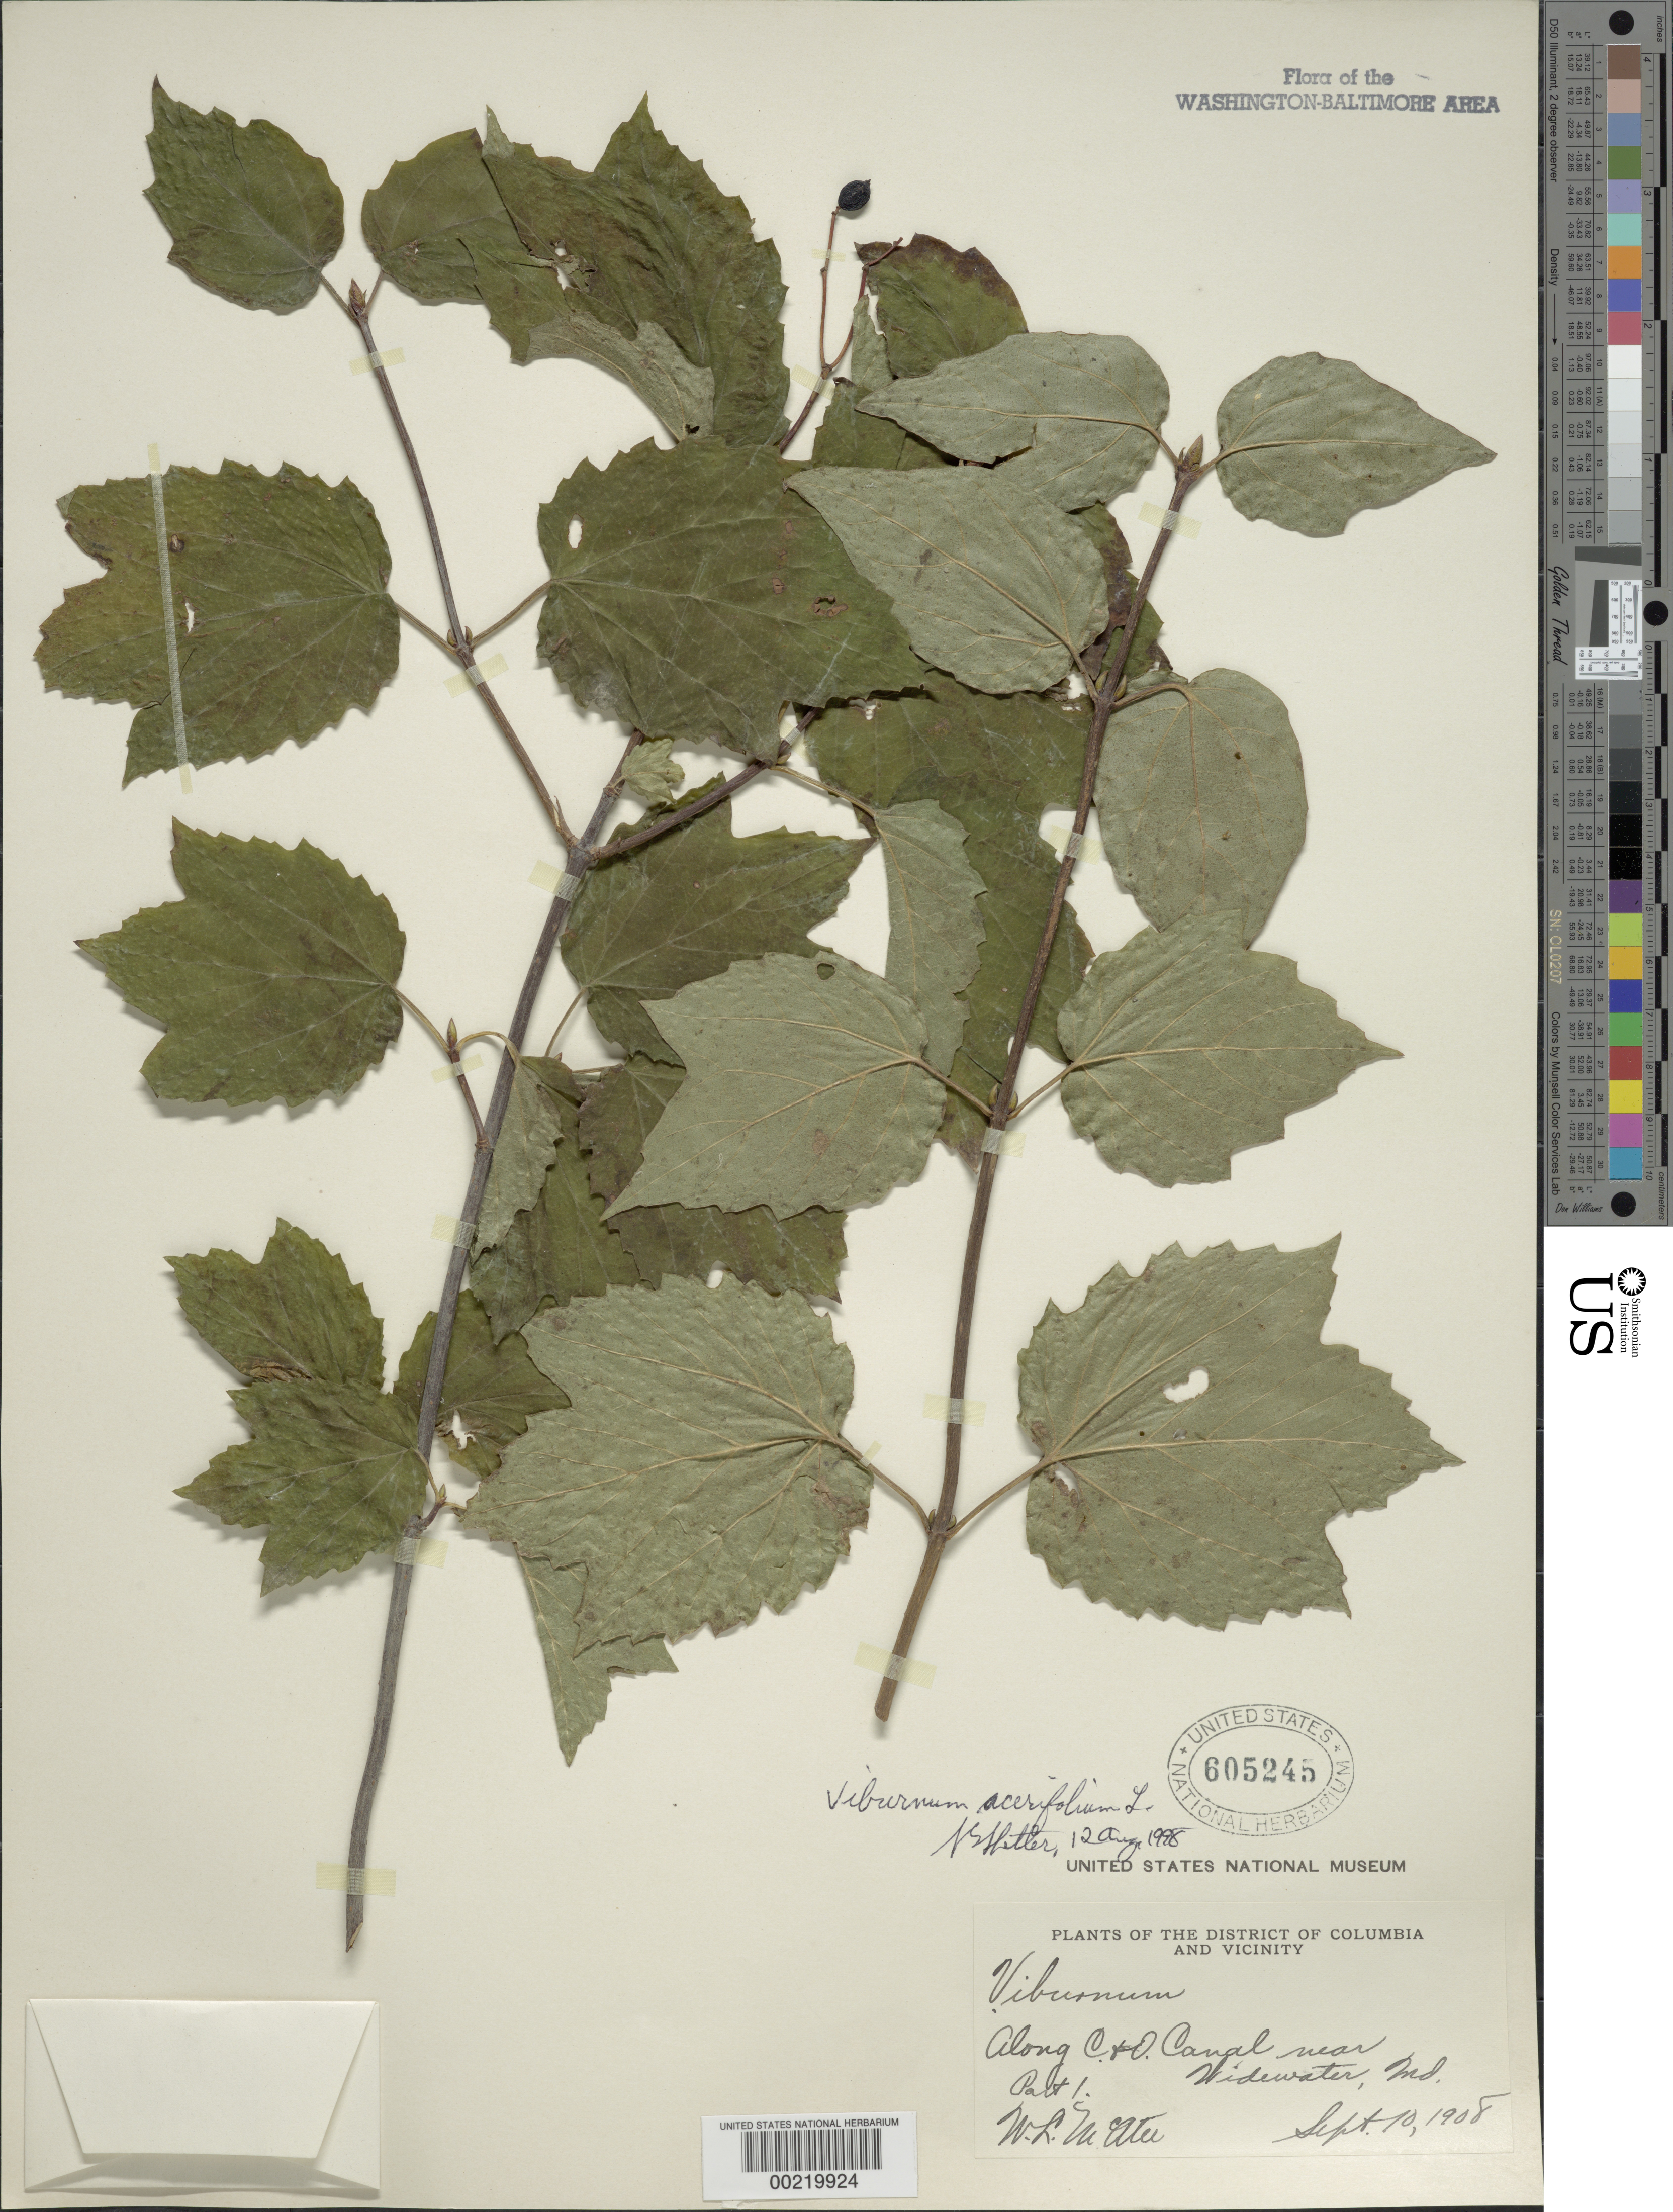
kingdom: Plantae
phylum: Tracheophyta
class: Magnoliopsida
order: Dipsacales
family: Viburnaceae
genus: Viburnum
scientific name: Viburnum acerifolium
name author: L.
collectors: W. McAtee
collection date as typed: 10 Sep 1908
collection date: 1908-09-10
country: United States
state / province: Maryland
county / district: Montgomery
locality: C&O Canal near Widewater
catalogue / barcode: US 605245